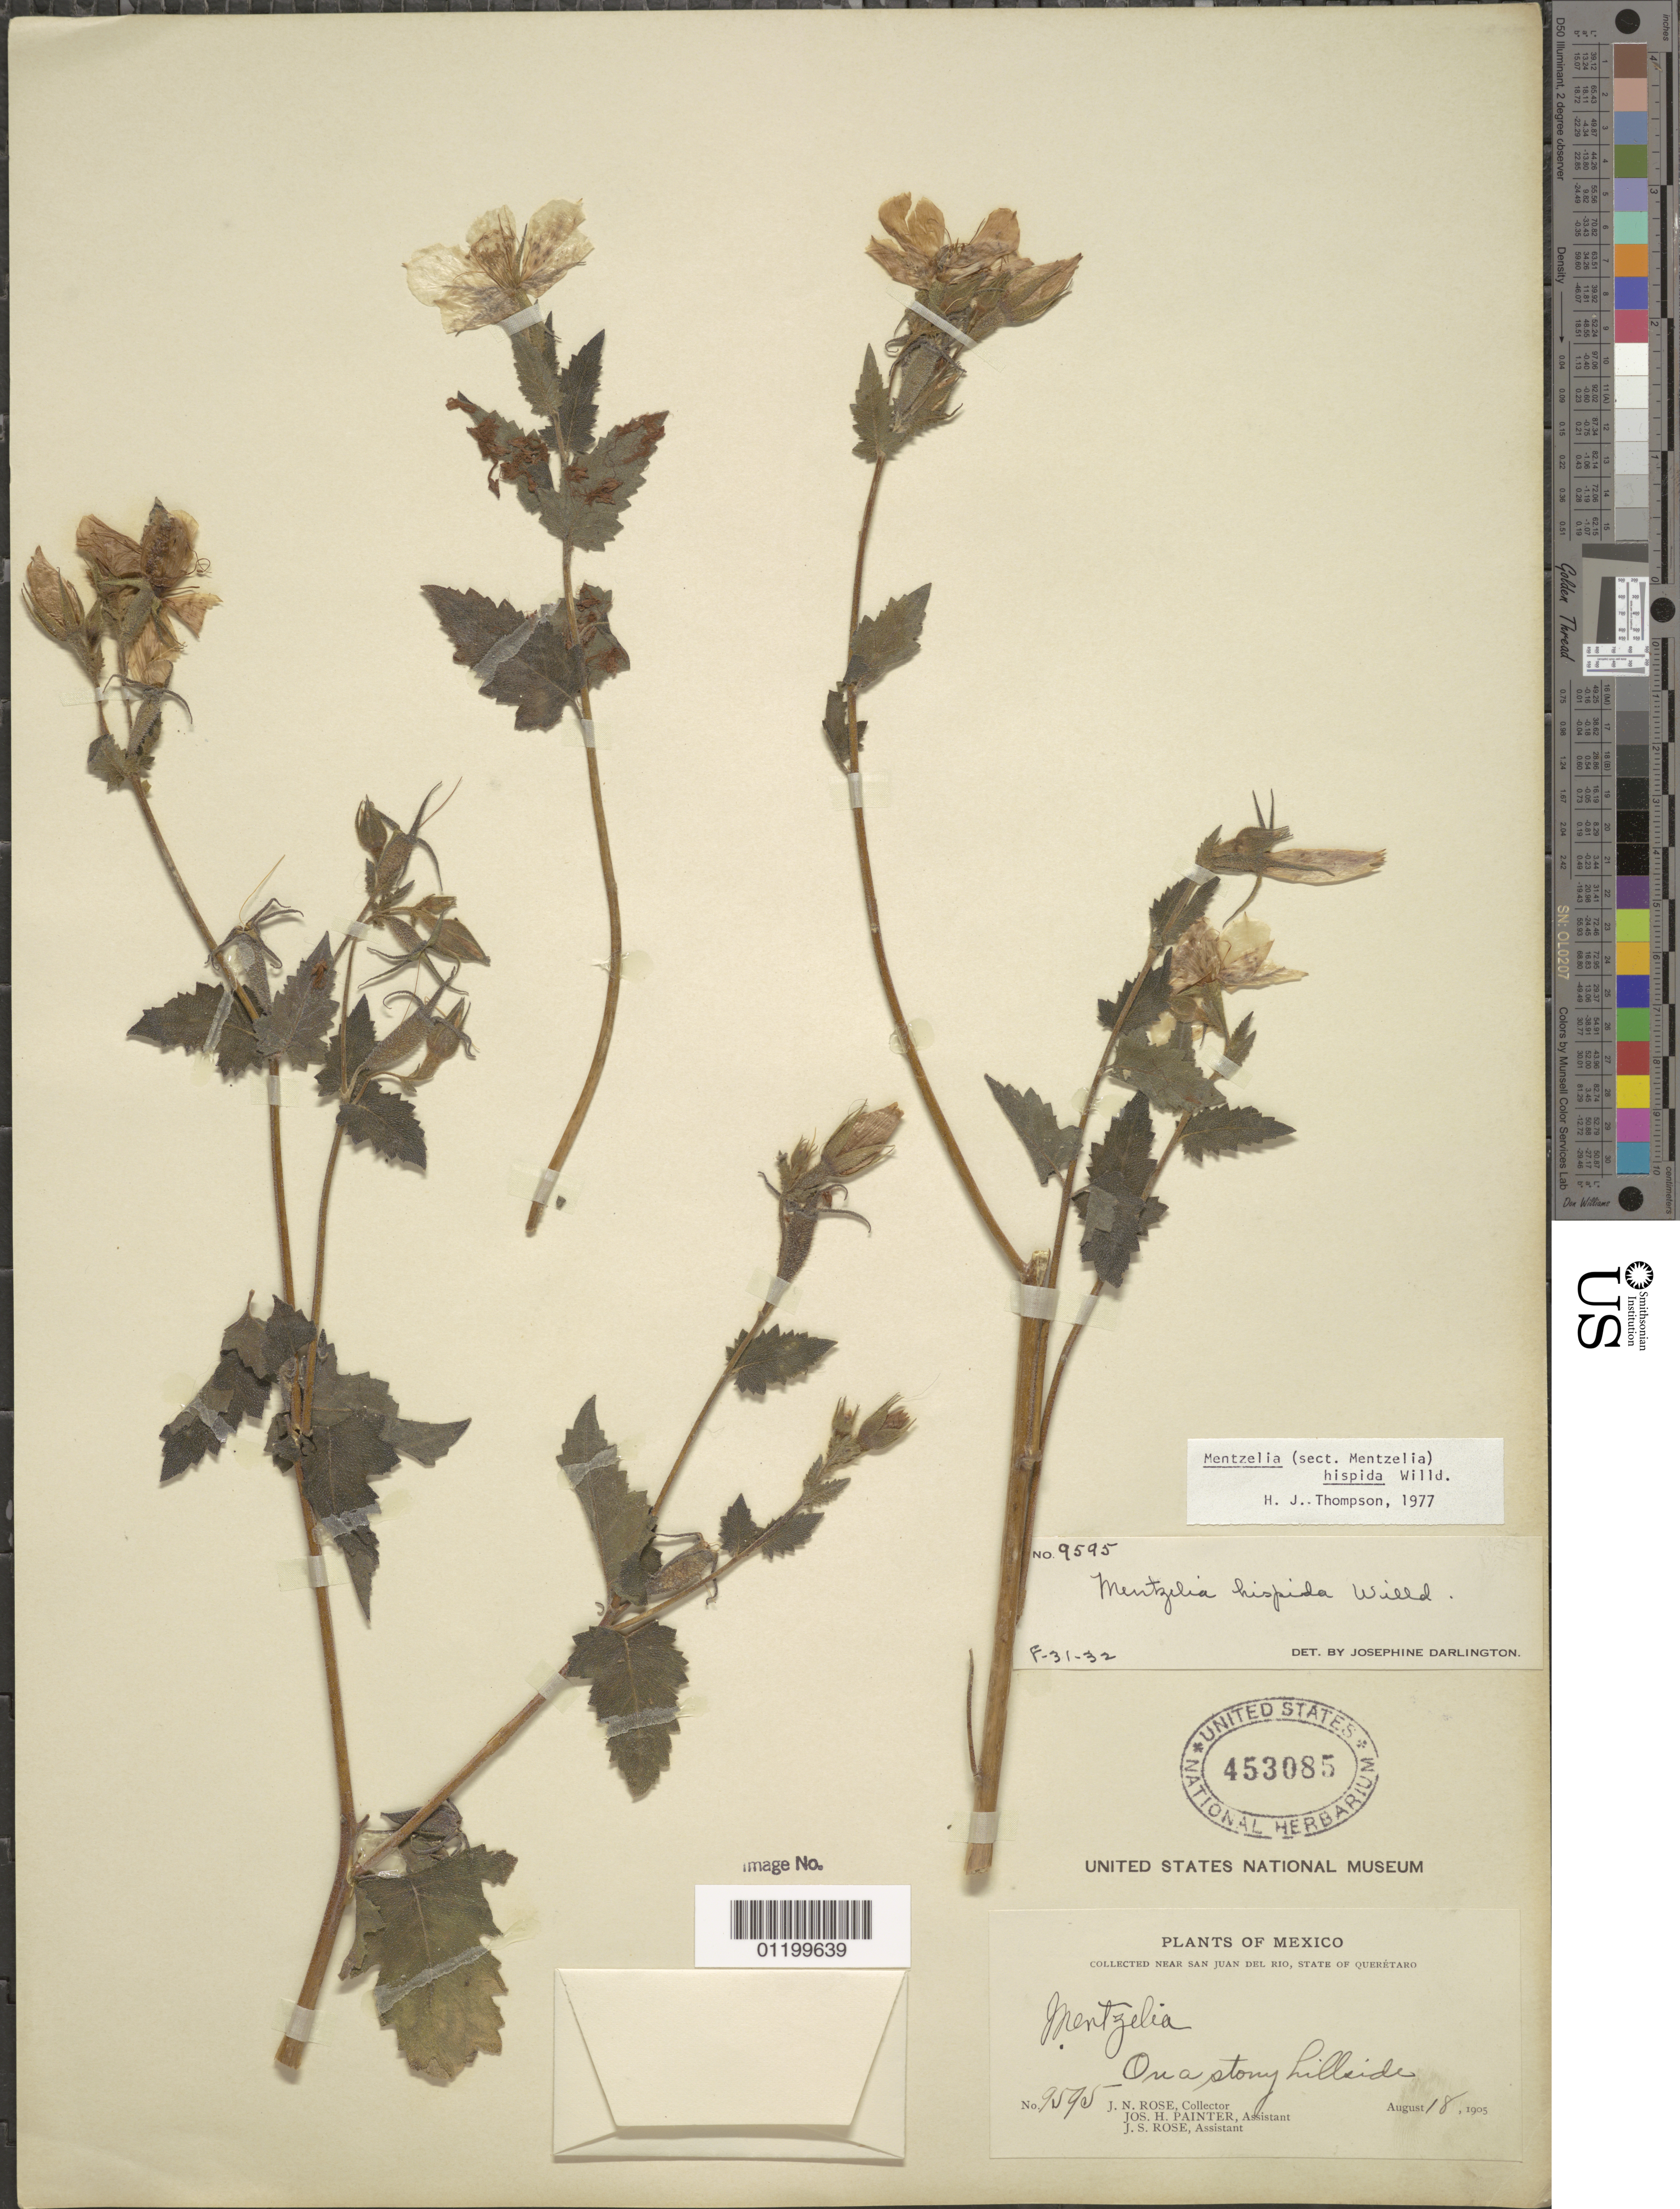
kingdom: Plantae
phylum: Tracheophyta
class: Magnoliopsida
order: Cornales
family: Loasaceae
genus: Mentzelia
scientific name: Mentzelia hispida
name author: Willd.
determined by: Thompson, H. J.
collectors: J. N. Rose, J. H. Painter & J. S. Rose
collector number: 9595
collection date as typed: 18 Aug 1905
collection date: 1905-08-18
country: Mexico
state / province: Querétaro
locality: Near San Juan del Rio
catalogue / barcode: US 453085